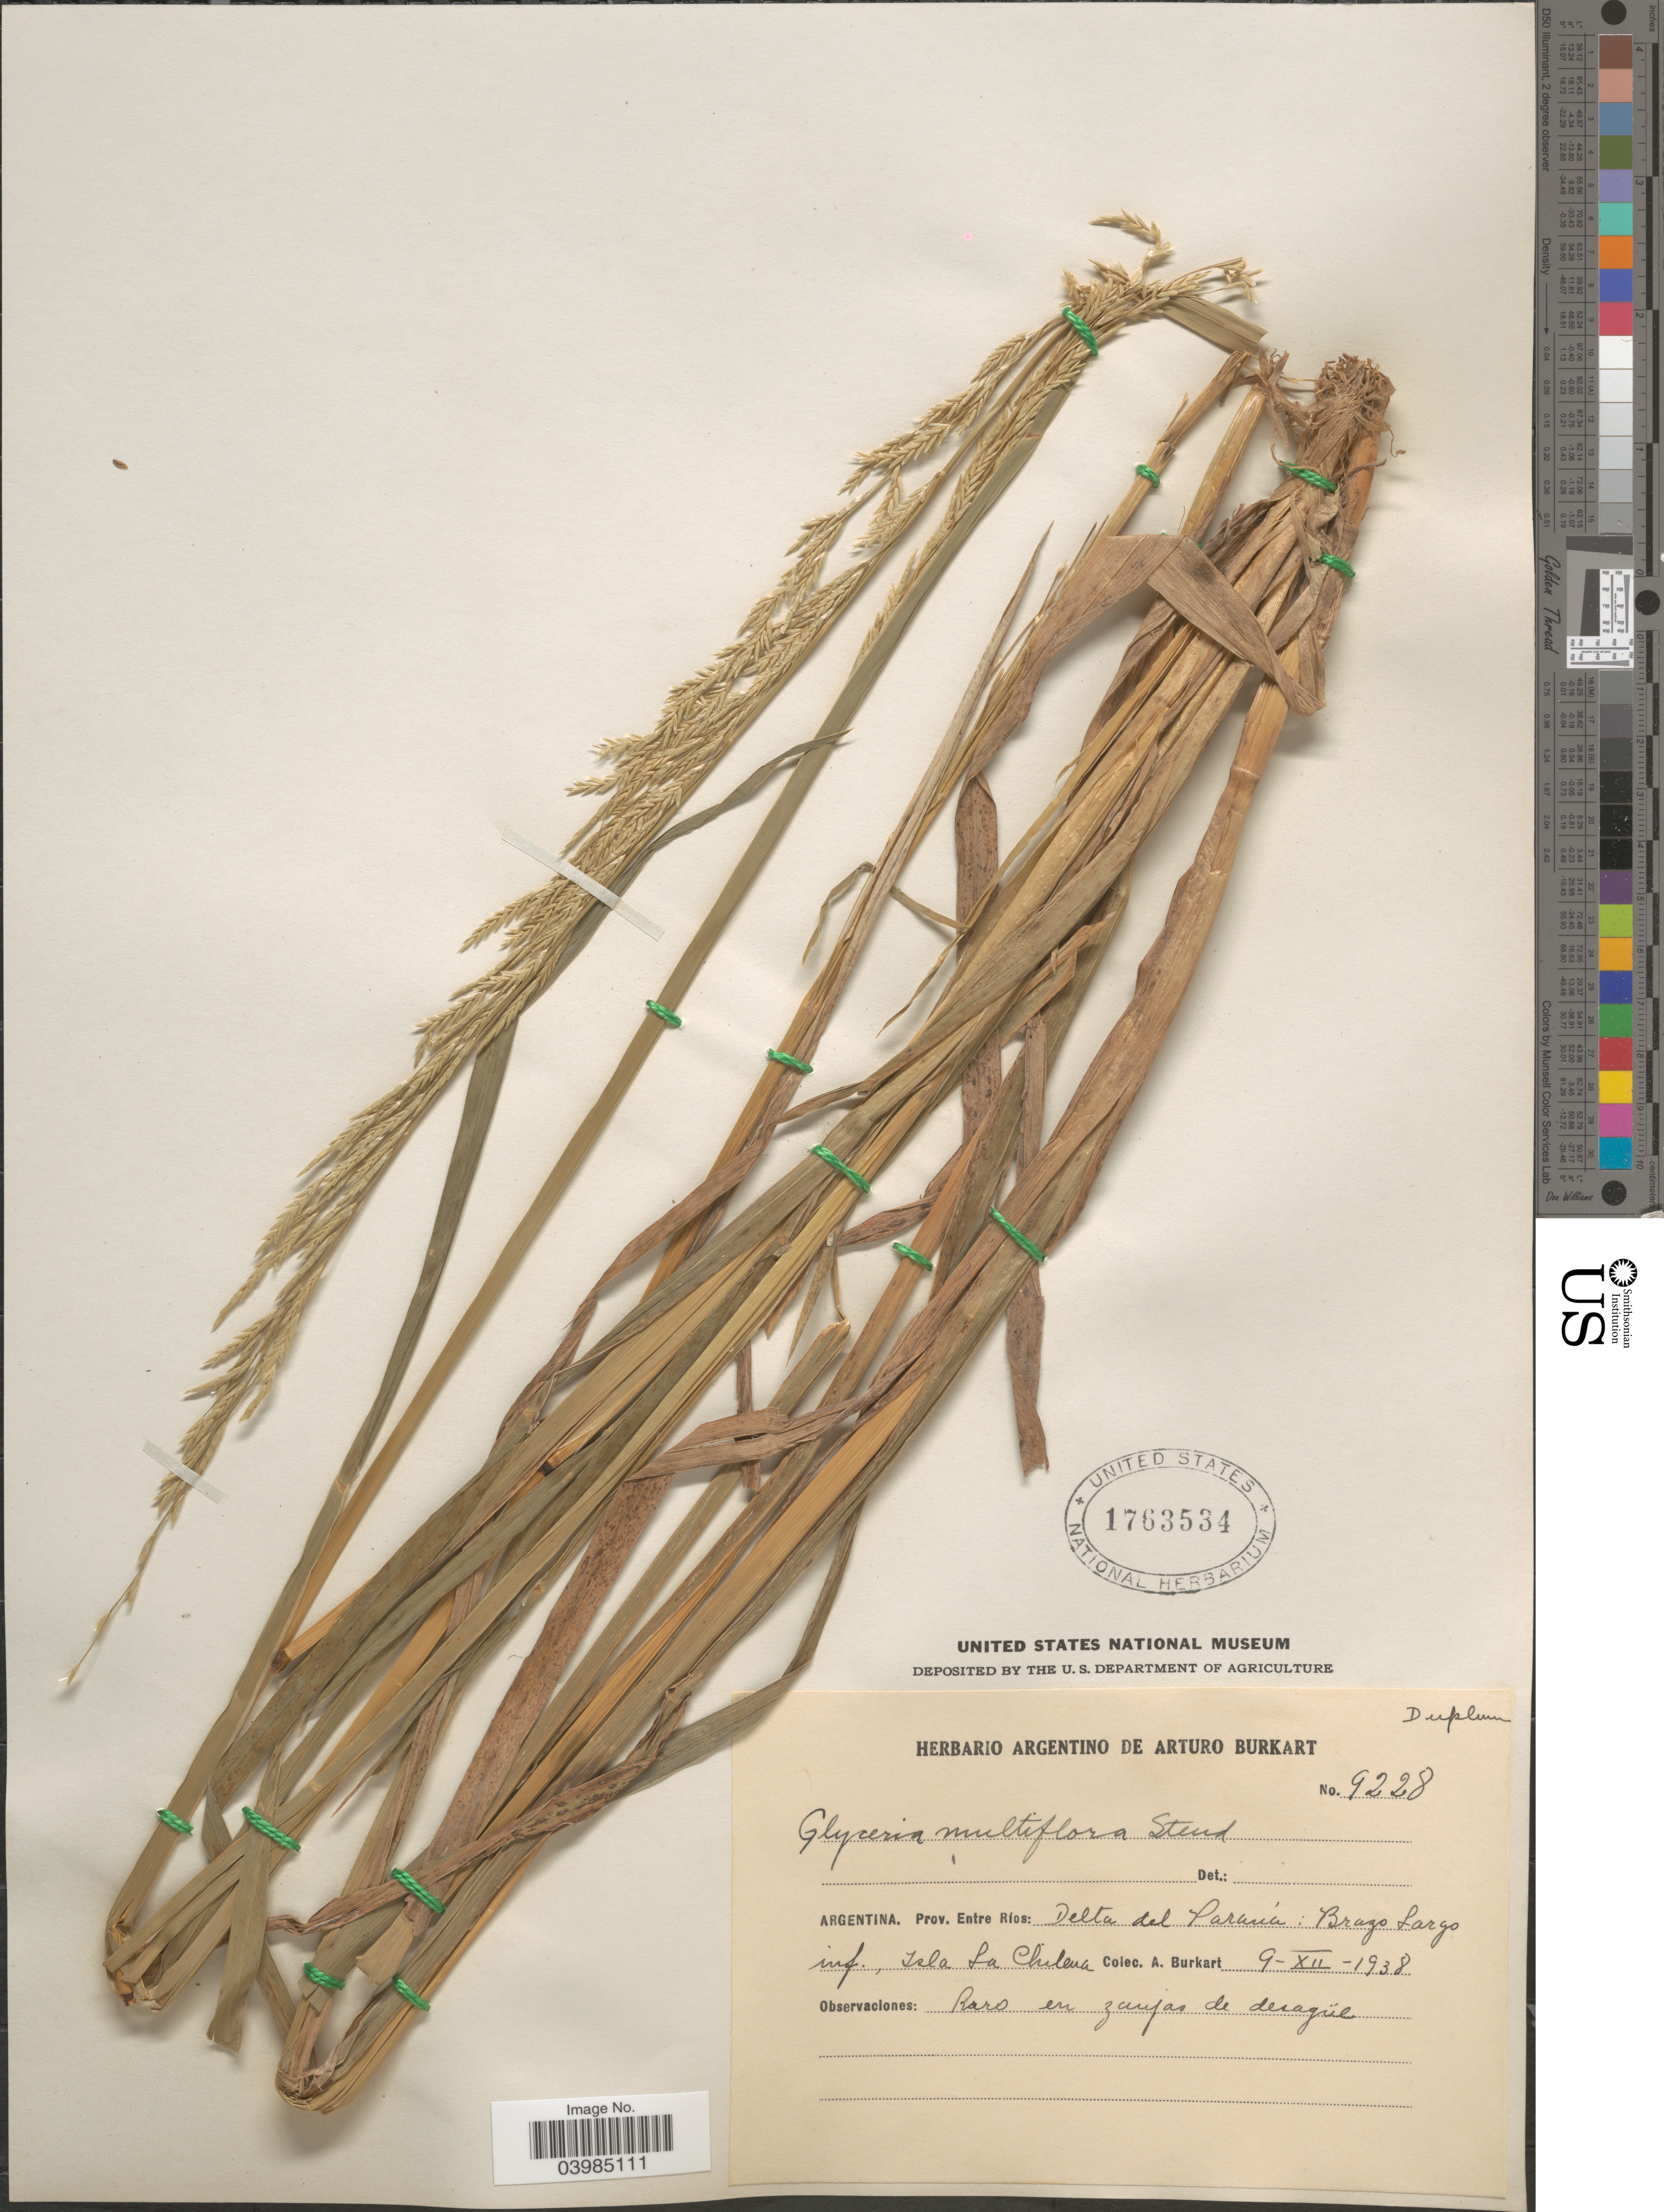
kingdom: Plantae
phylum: Tracheophyta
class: Liliopsida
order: Poales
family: Poaceae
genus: Glyceria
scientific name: Glyceria multiflora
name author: Steud.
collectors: A. E. Burkart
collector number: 9228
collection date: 1938-12-09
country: Argentina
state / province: Entre Rios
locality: Delta del Paraná: Brazo Largo inf., Isla La Chilena.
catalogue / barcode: US 1763534